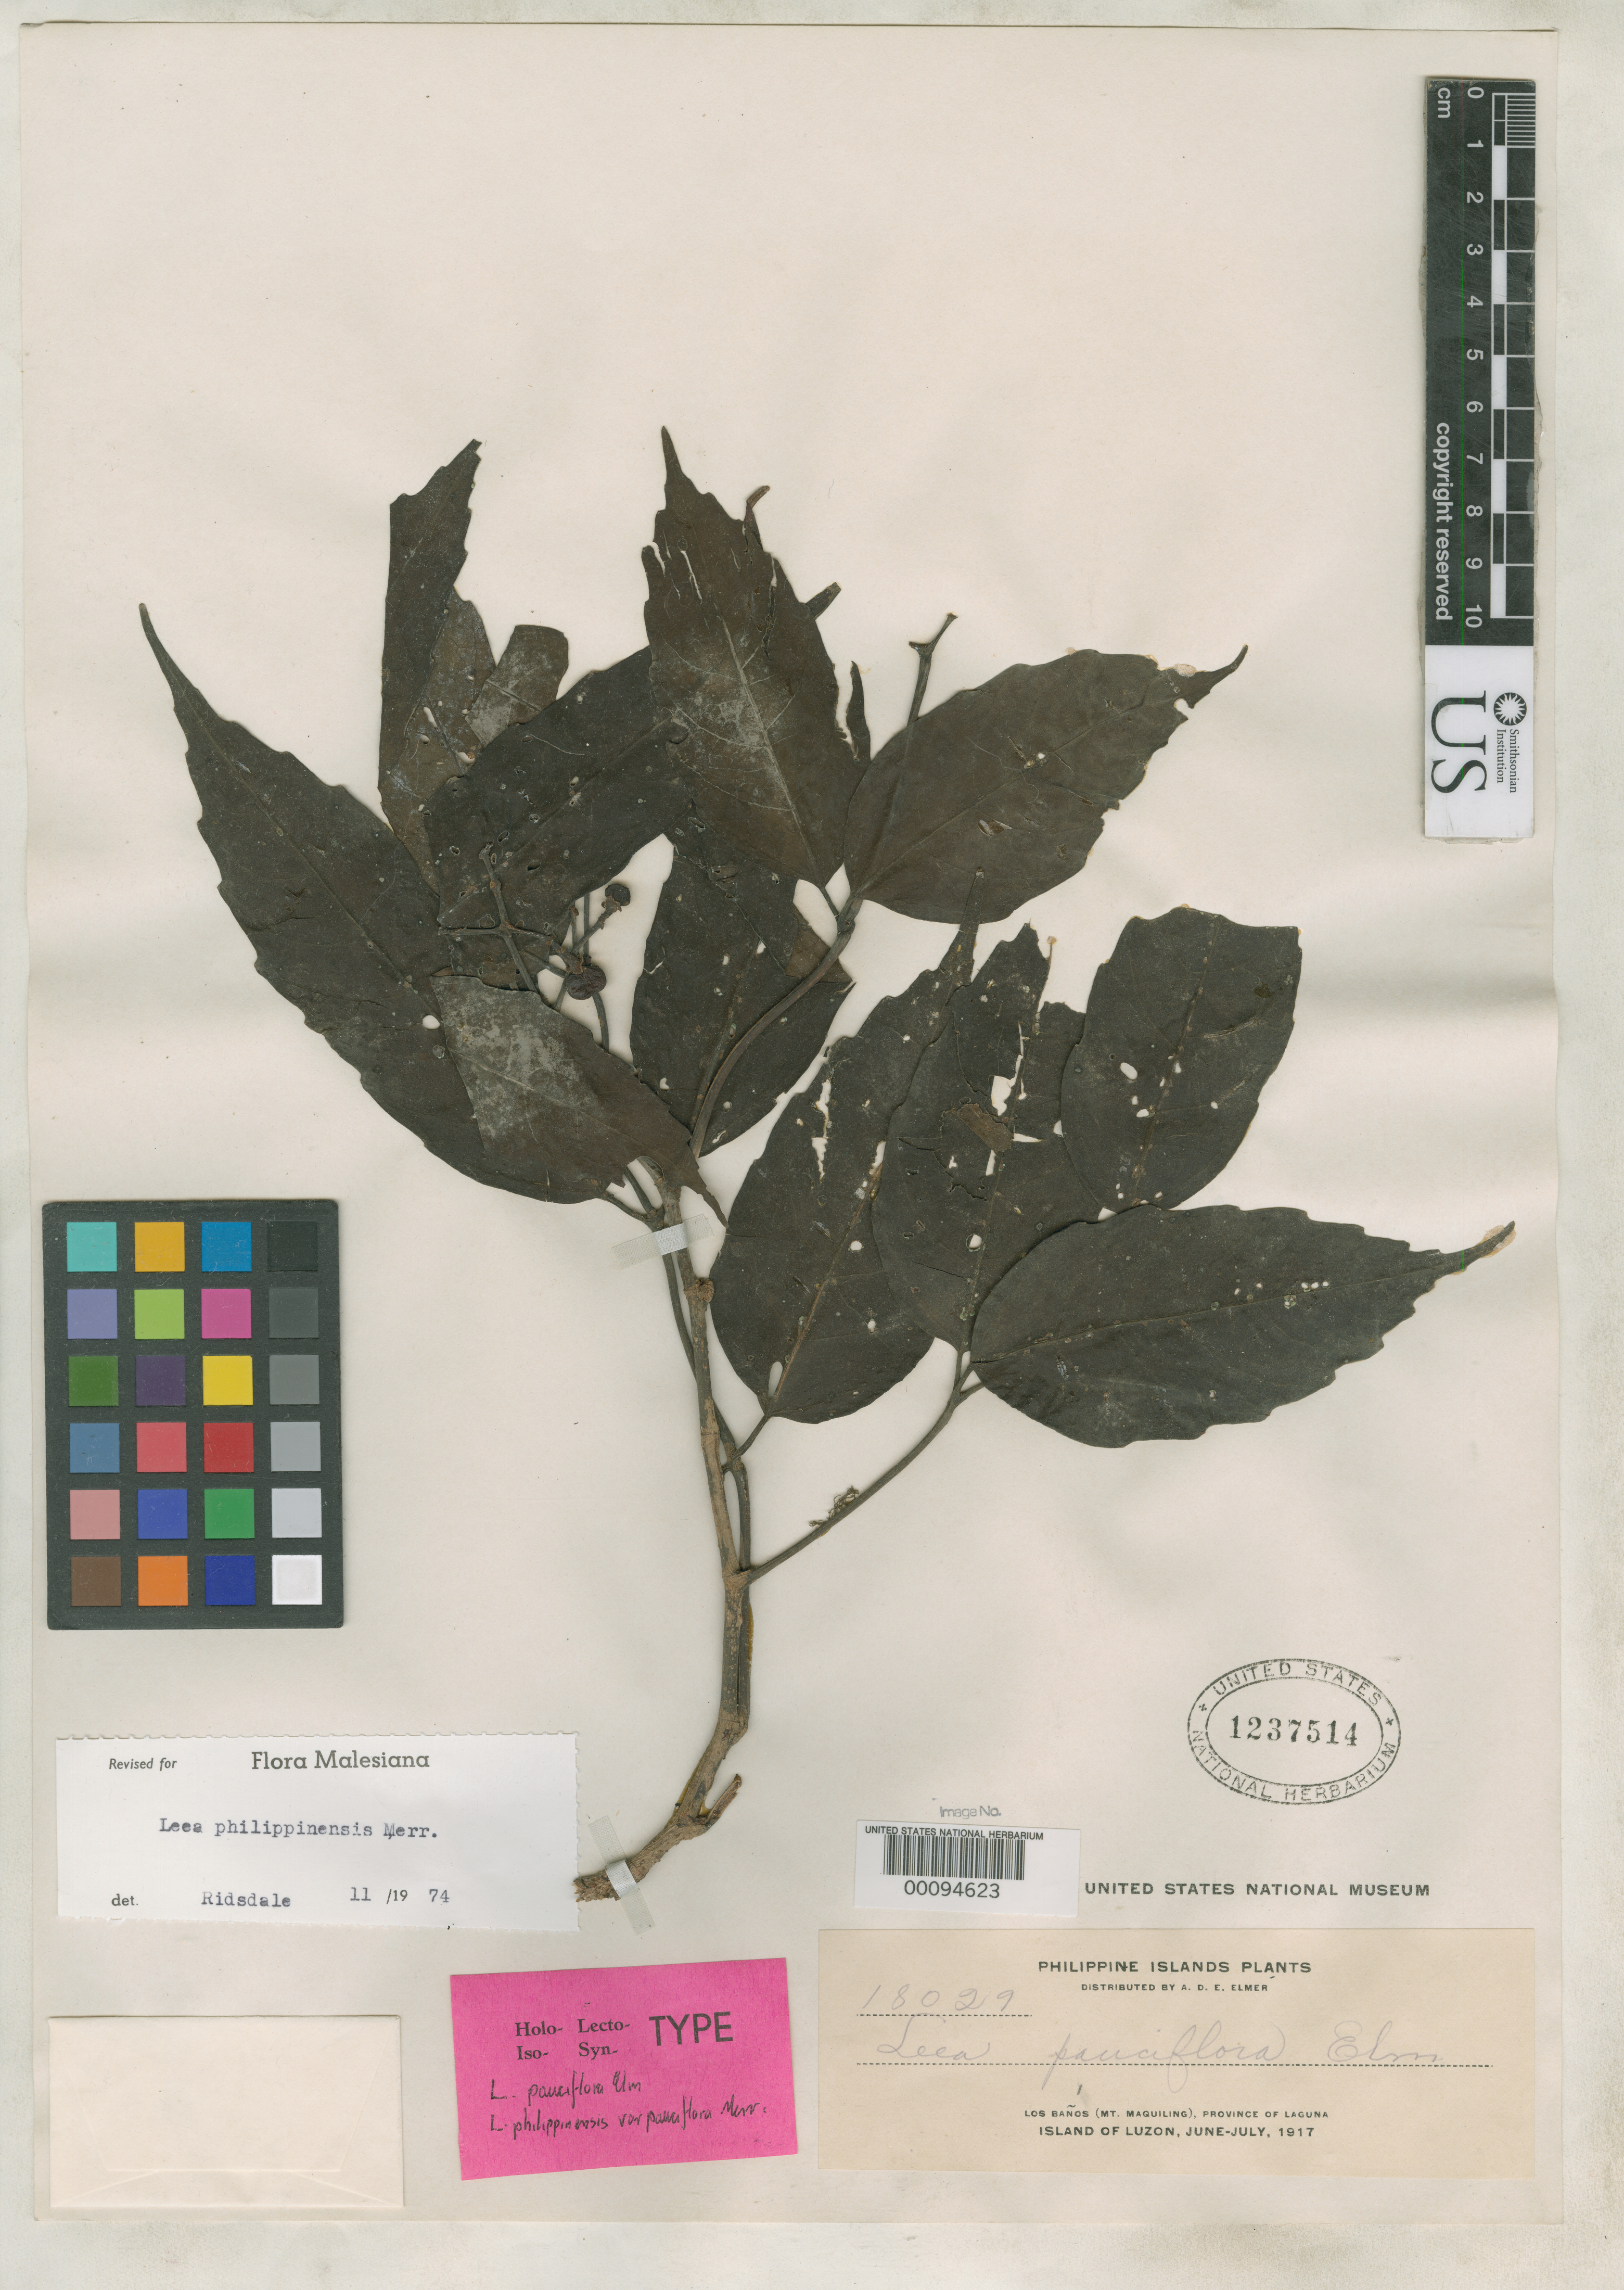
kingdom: Plantae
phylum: Tracheophyta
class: Magnoliopsida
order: Vitales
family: Vitaceae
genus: Leea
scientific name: Leea pauciflora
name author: Elmer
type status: Isotype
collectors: A. D. E. Elmer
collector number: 18029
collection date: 1917-06/1917-07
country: Philippines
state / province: Calabarzon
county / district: Laguna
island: Luzon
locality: Los Baños (Mt. Maquiling), Province of Laguna, Luzon.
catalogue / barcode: US 1237514